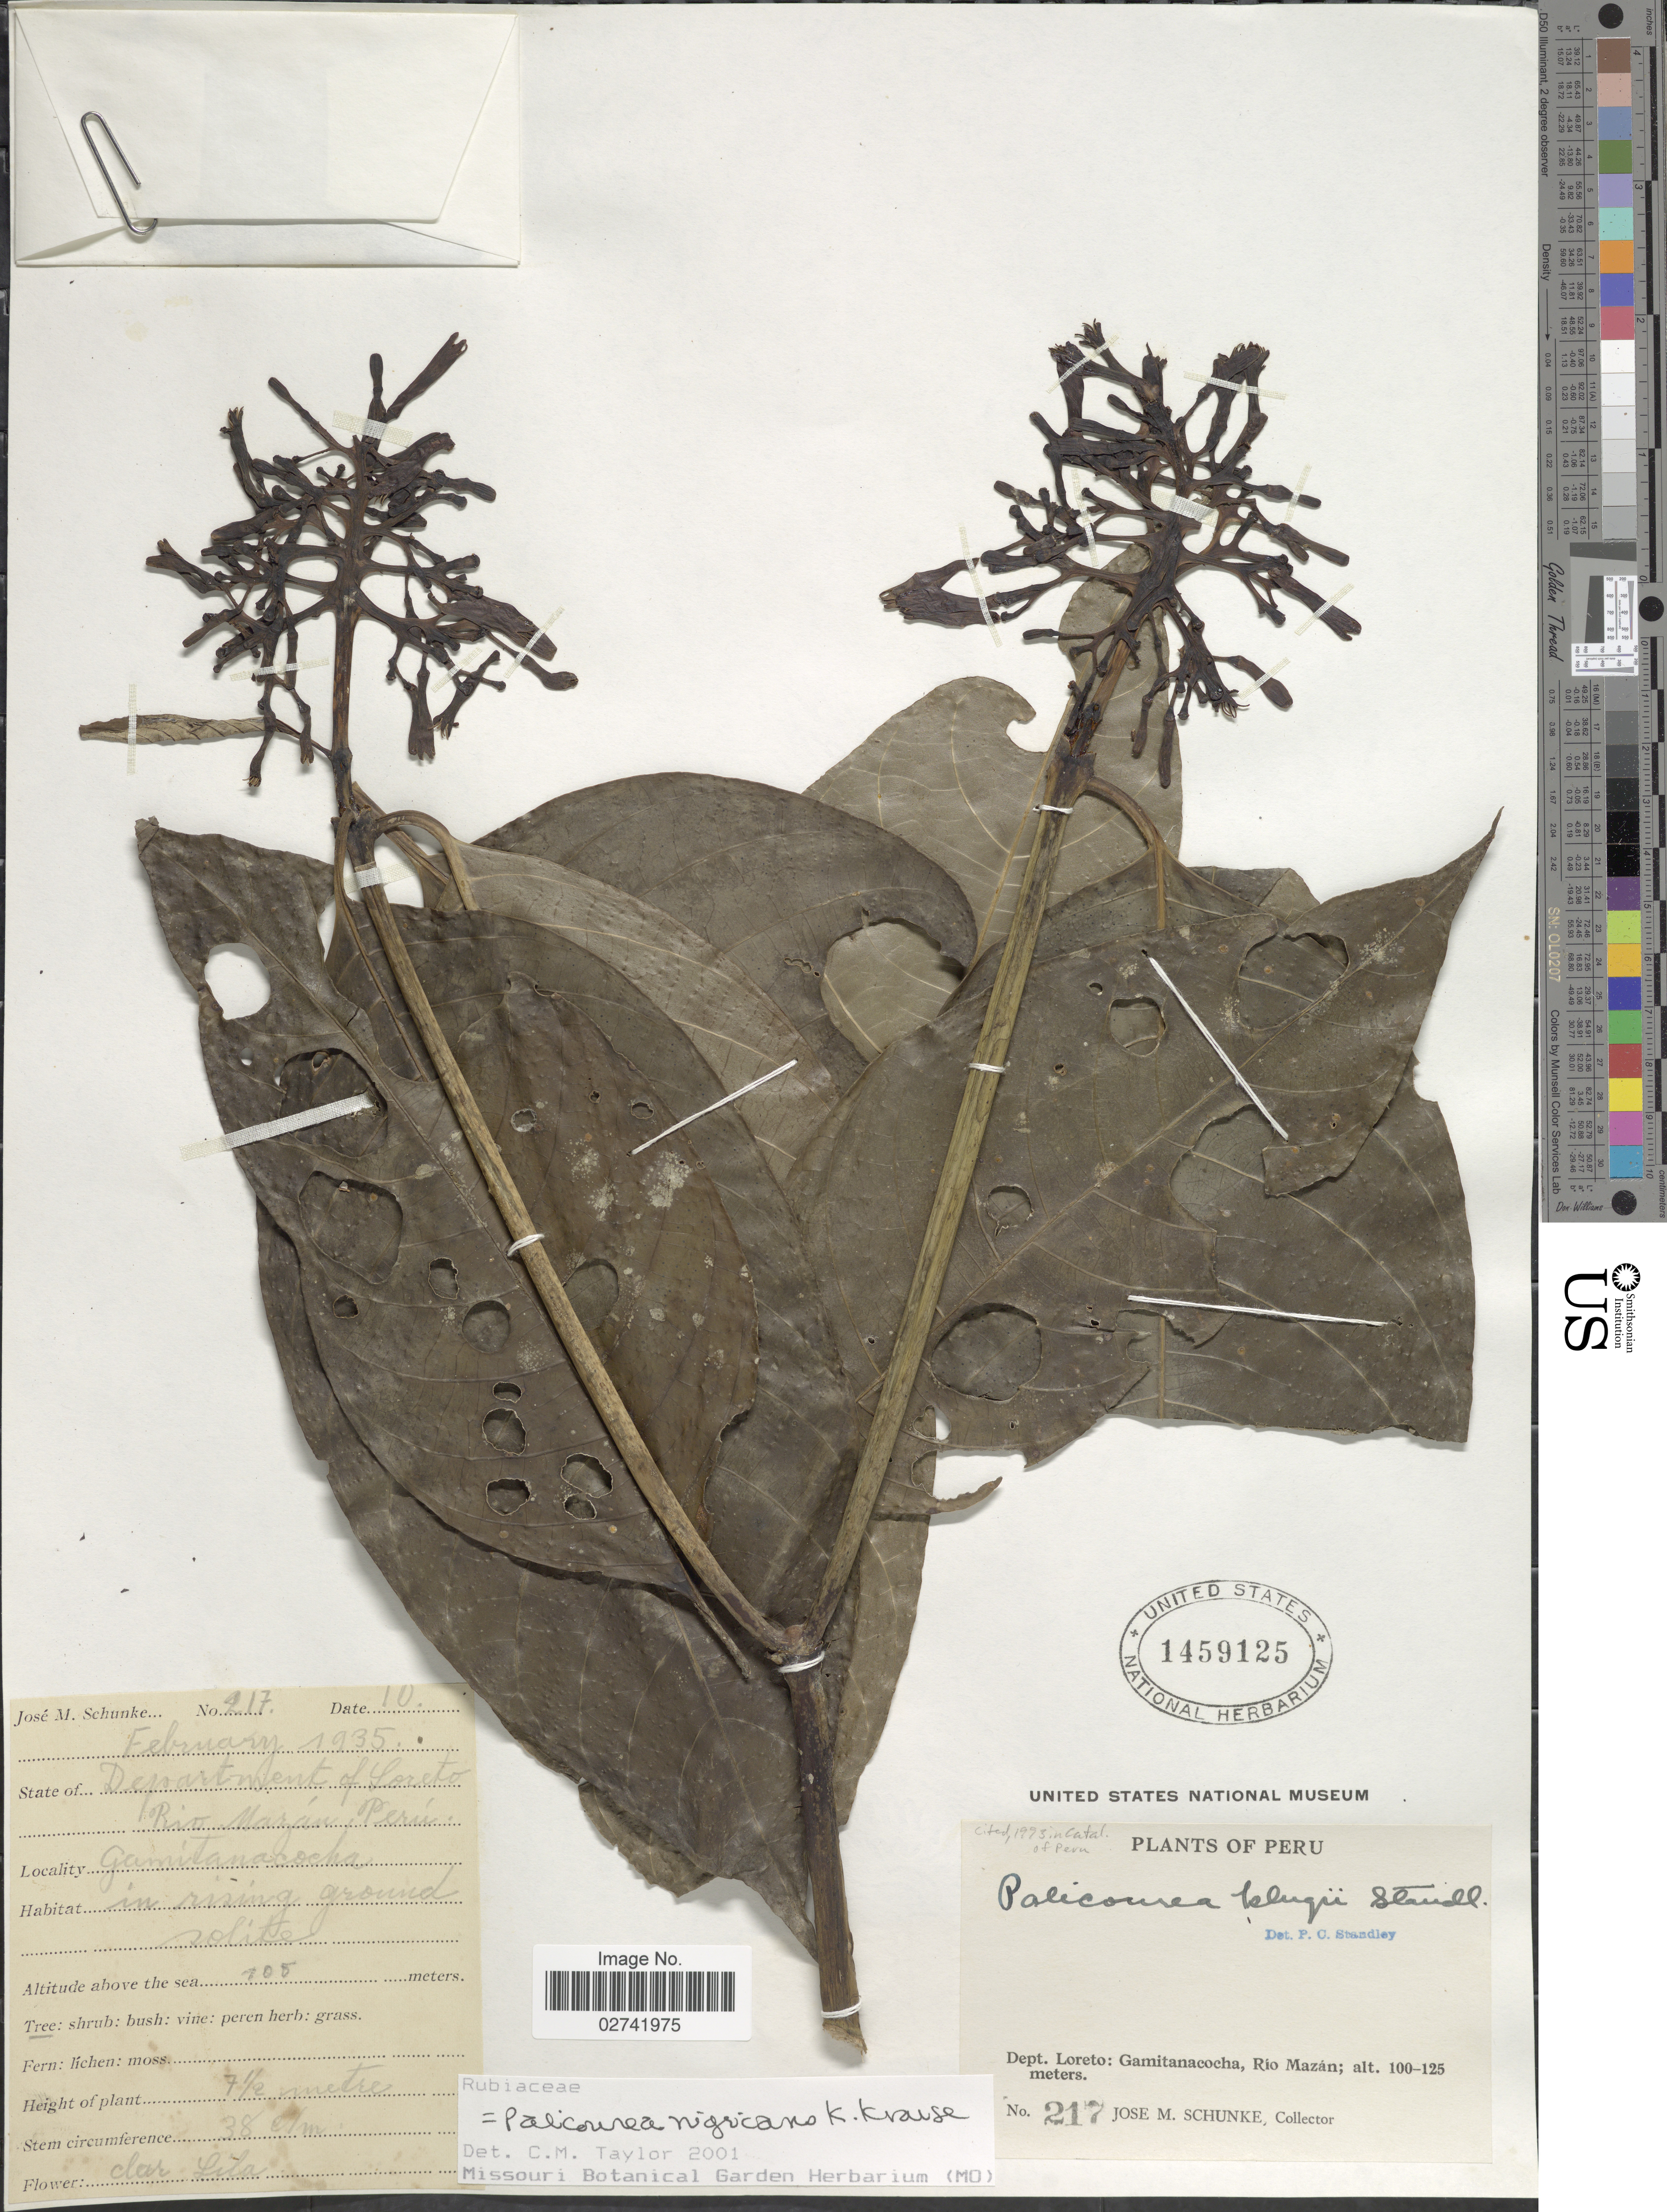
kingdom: Plantae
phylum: Tracheophyta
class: Magnoliopsida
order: Gentianales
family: Rubiaceae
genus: Palicourea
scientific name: Palicourea nigricans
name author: Krause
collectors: J. M. Schunke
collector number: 217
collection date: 1935-02-10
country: Peru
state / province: Loreto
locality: Gamitanacocha, Rio Mazan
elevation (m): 100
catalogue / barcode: US 1459125